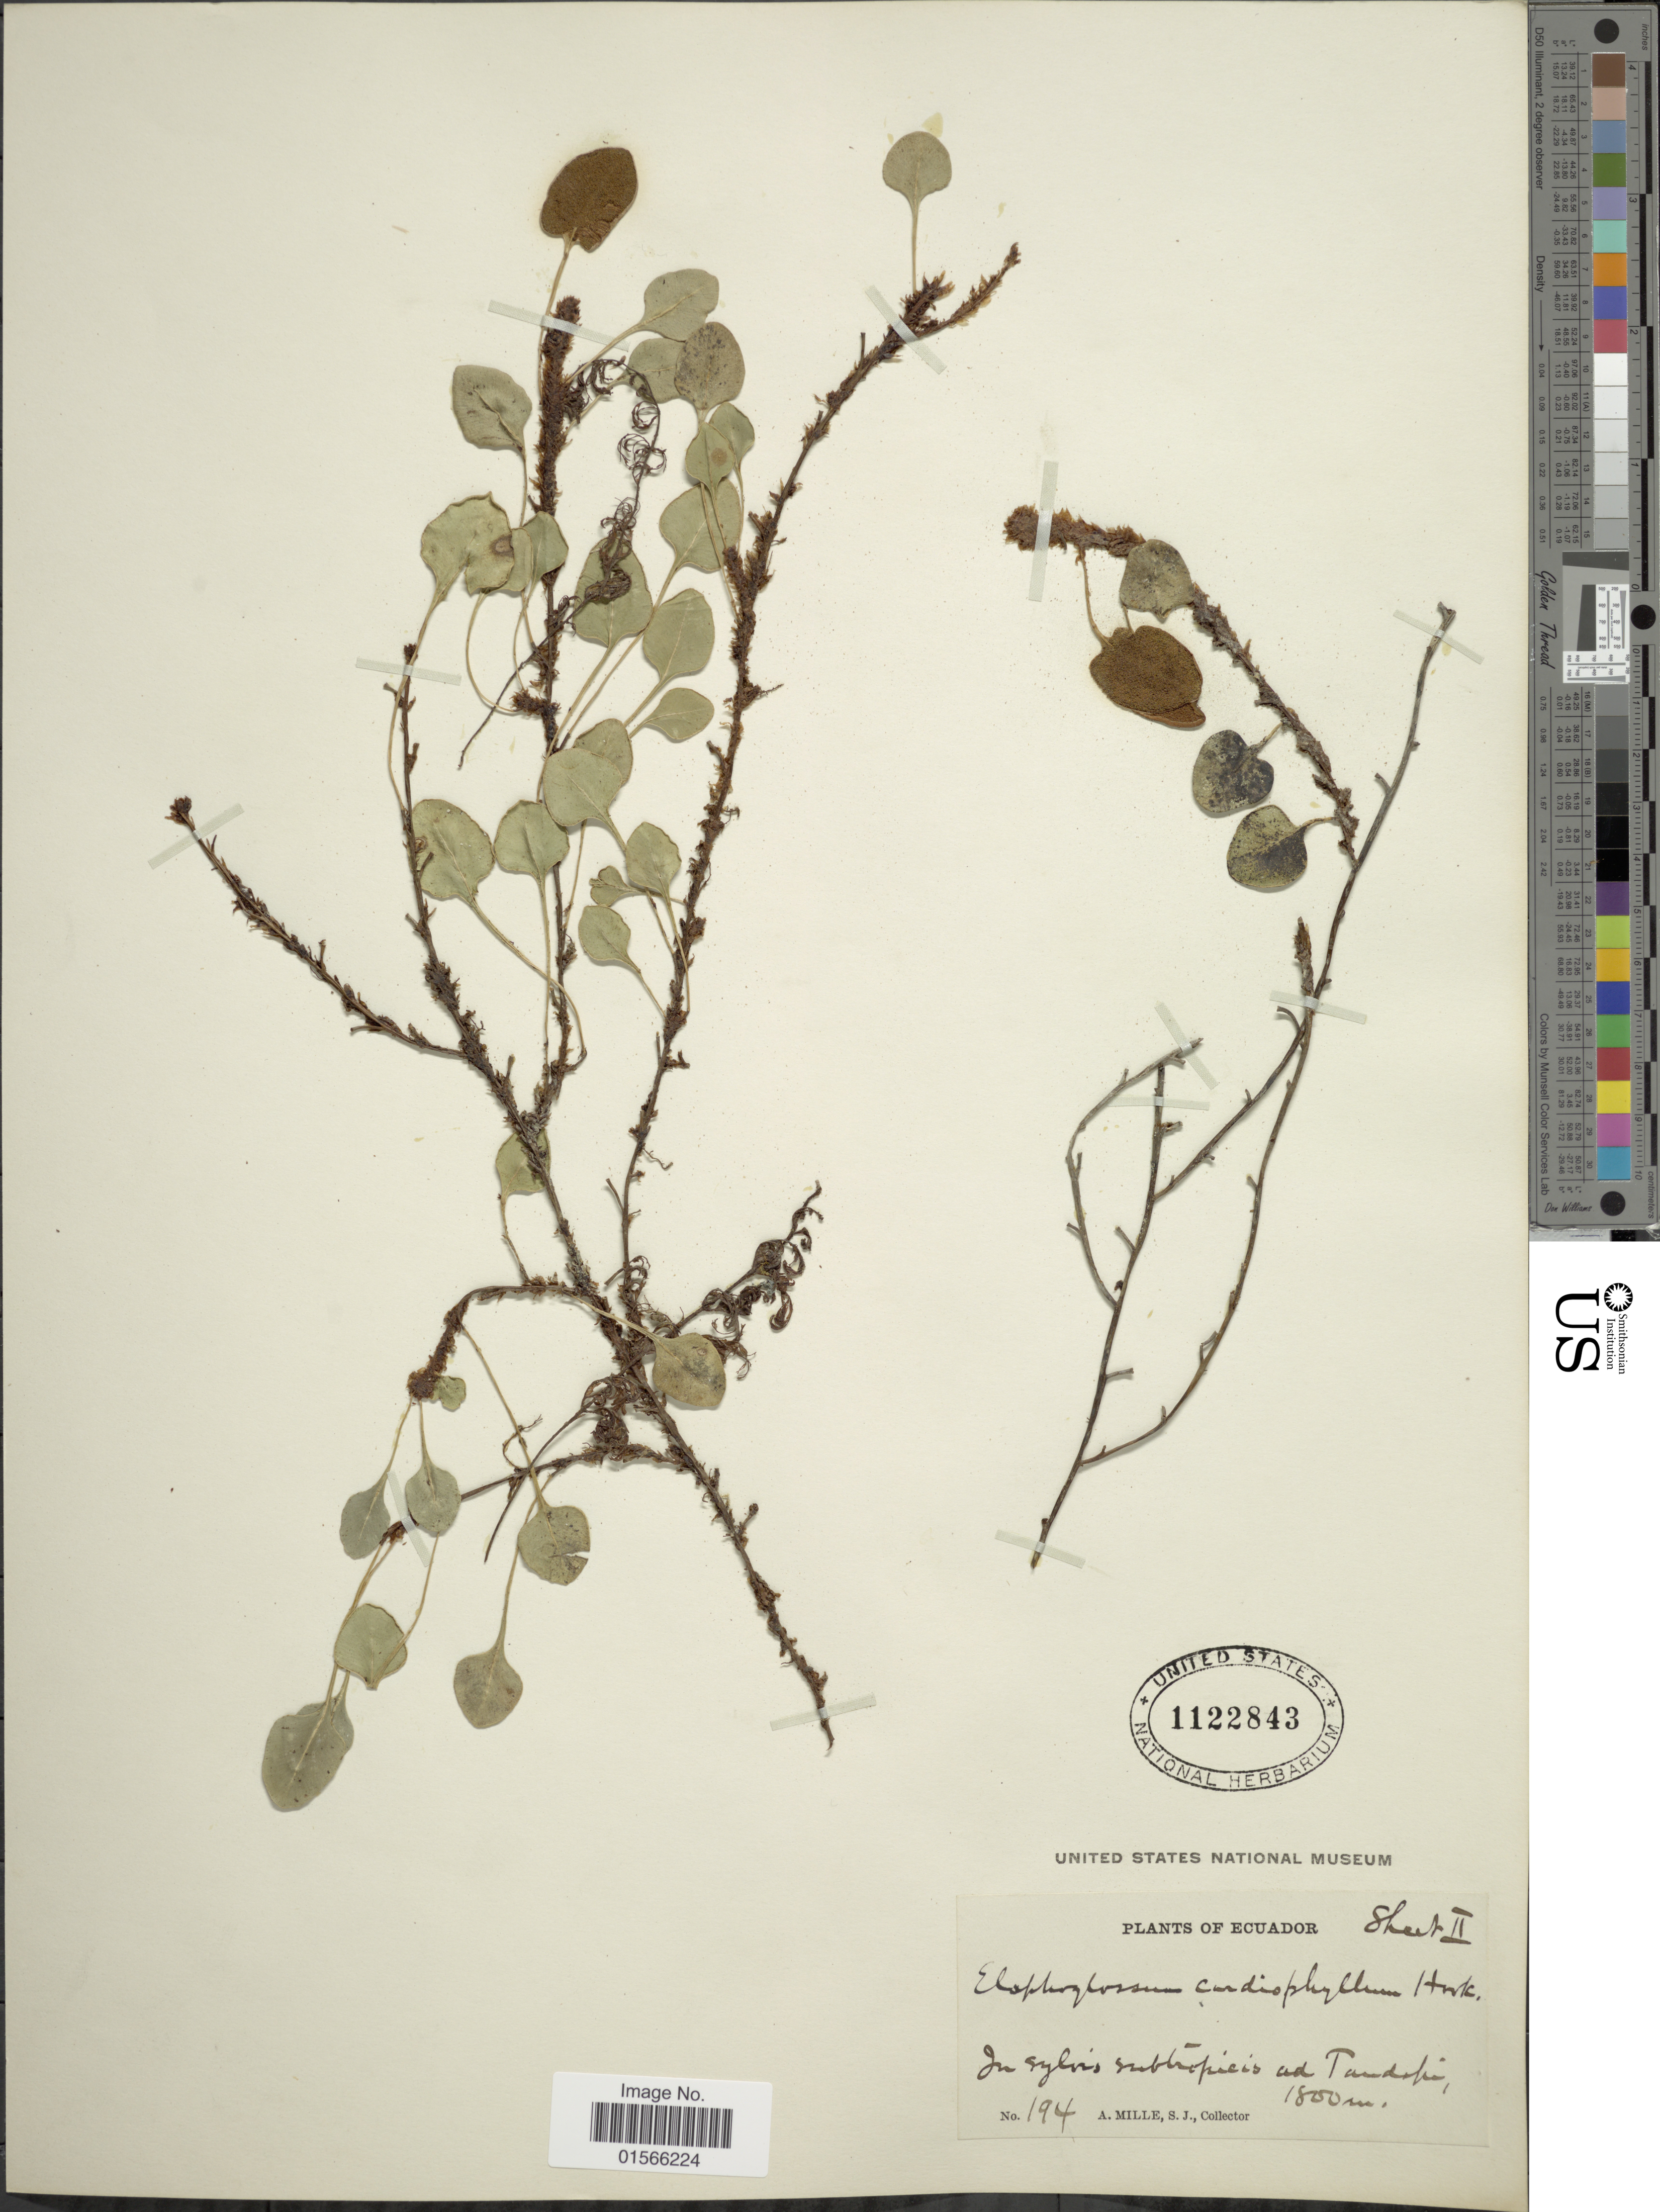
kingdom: Plantae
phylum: Tracheophyta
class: Polypodiopsida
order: Polypodiales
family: Dryopteridaceae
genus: Elaphoglossum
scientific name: Elaphoglossum cardiophyllum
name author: (Hook.) T. Moore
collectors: A. Mille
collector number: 194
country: Ecuador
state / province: Pichincha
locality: In sylvis subtropicis ad Tandapi.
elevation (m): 1800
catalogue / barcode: US 1122843